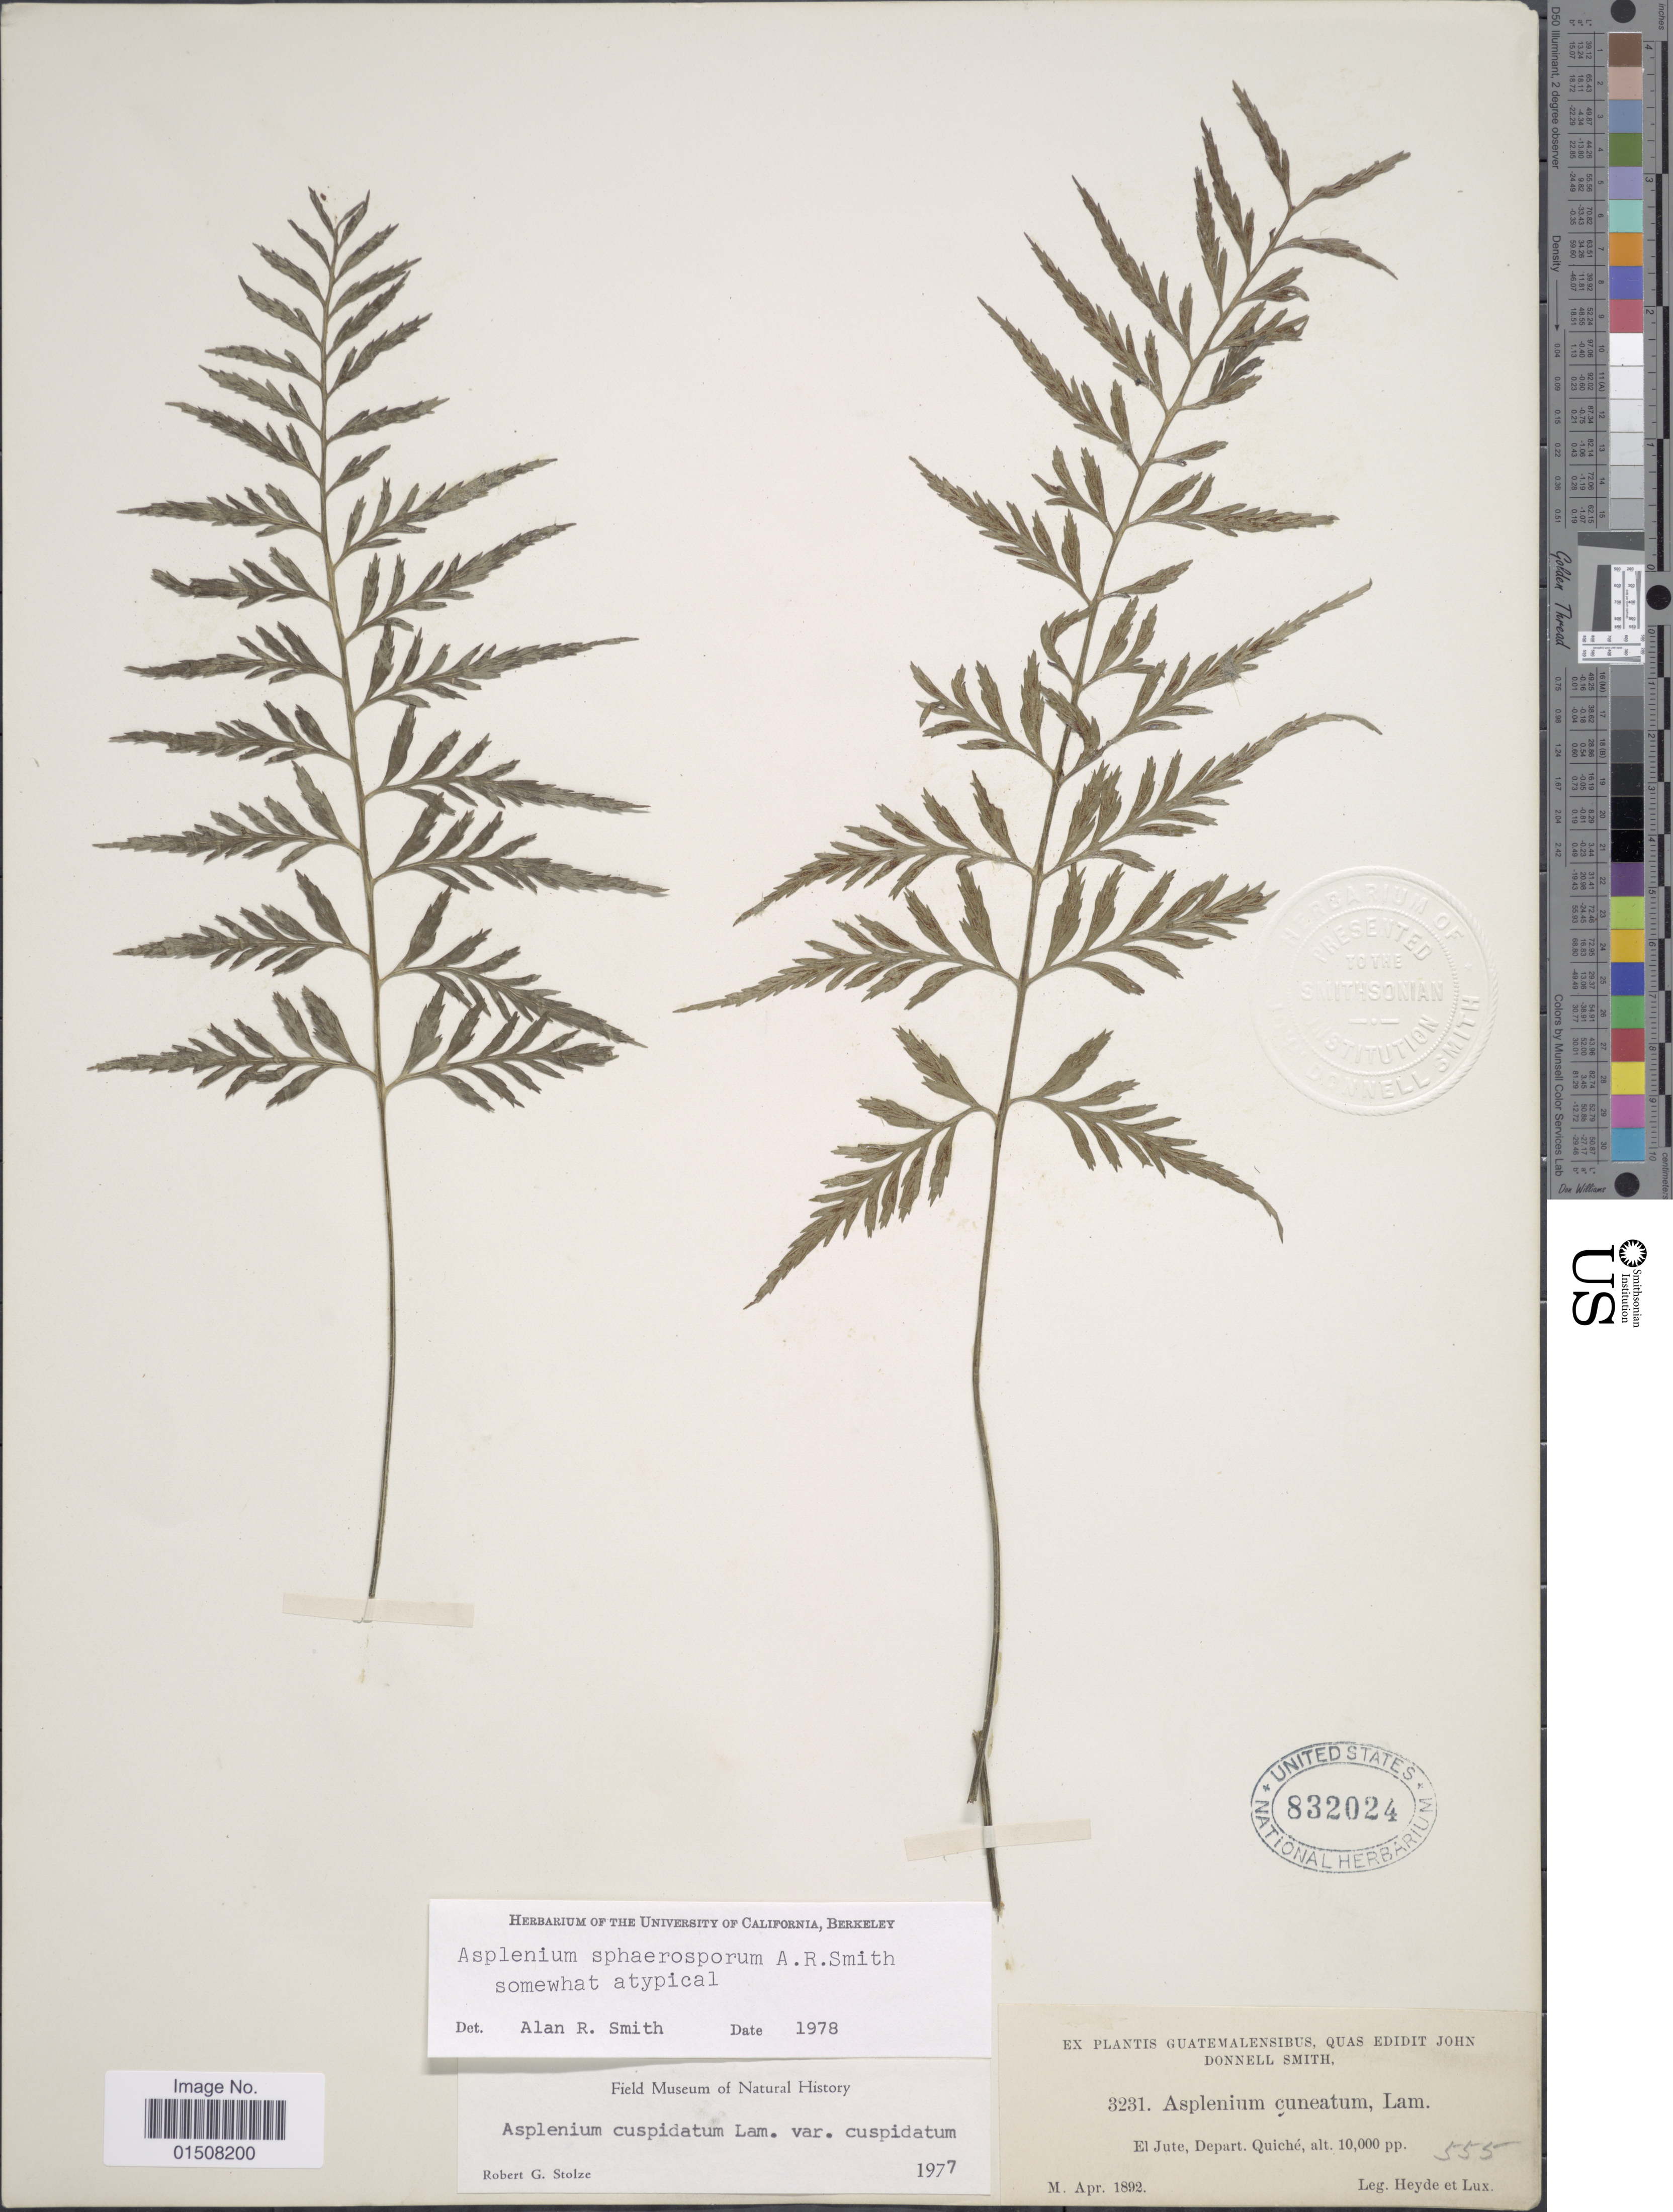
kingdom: Plantae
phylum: Tracheophyta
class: Polypodiopsida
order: Polypodiales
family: Aspleniaceae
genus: Asplenium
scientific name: Asplenium sphaerosporum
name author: A.R. Sm.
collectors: Heyde & Lux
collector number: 3231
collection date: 1892-04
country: Guatemala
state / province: El Quiché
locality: El Jute, Depart. Quiché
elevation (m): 3048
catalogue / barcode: US 832024